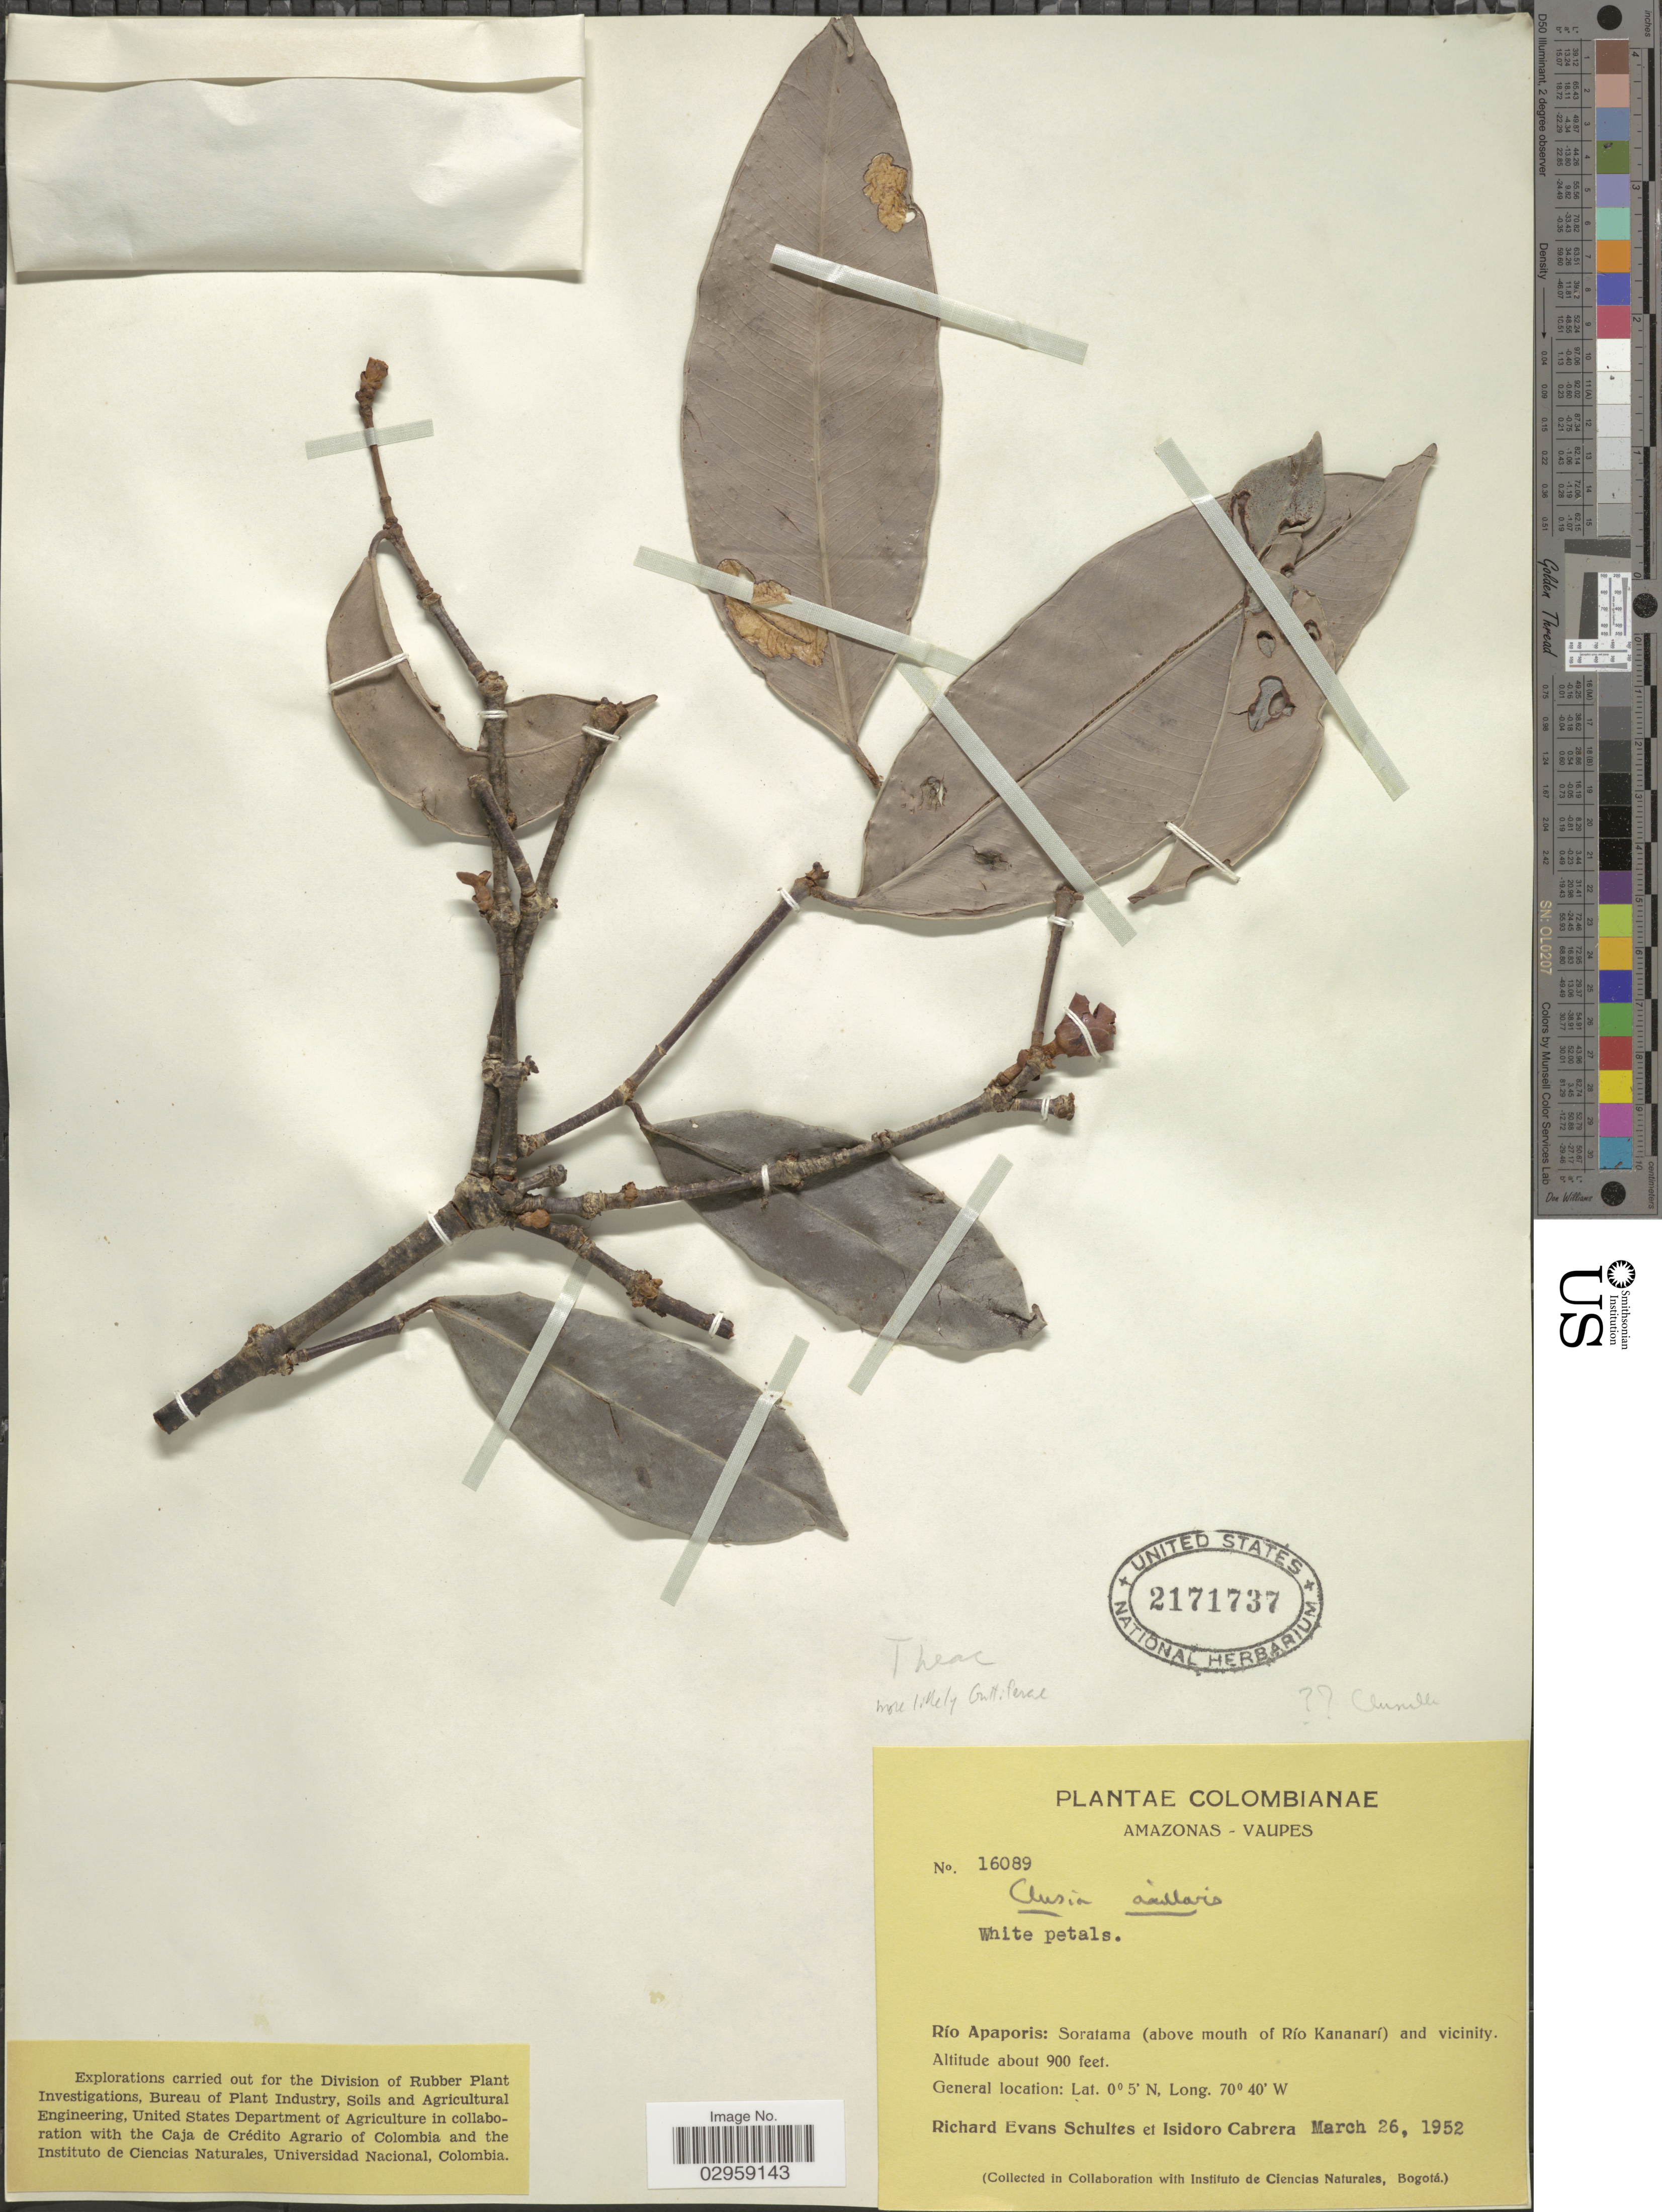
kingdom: Plantae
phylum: Tracheophyta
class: Magnoliopsida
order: Malpighiales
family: Clusiaceae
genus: Clusia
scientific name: Clusia axillaris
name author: Engl.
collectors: R. E. Schultes & I. Cabrera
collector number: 16089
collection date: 1952-03-26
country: Colombia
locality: Amazonas-Vaupes. Río Apaporis: Soratama (above mouth of Río Kananarí) and vicinity.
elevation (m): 274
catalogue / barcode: US 2171737